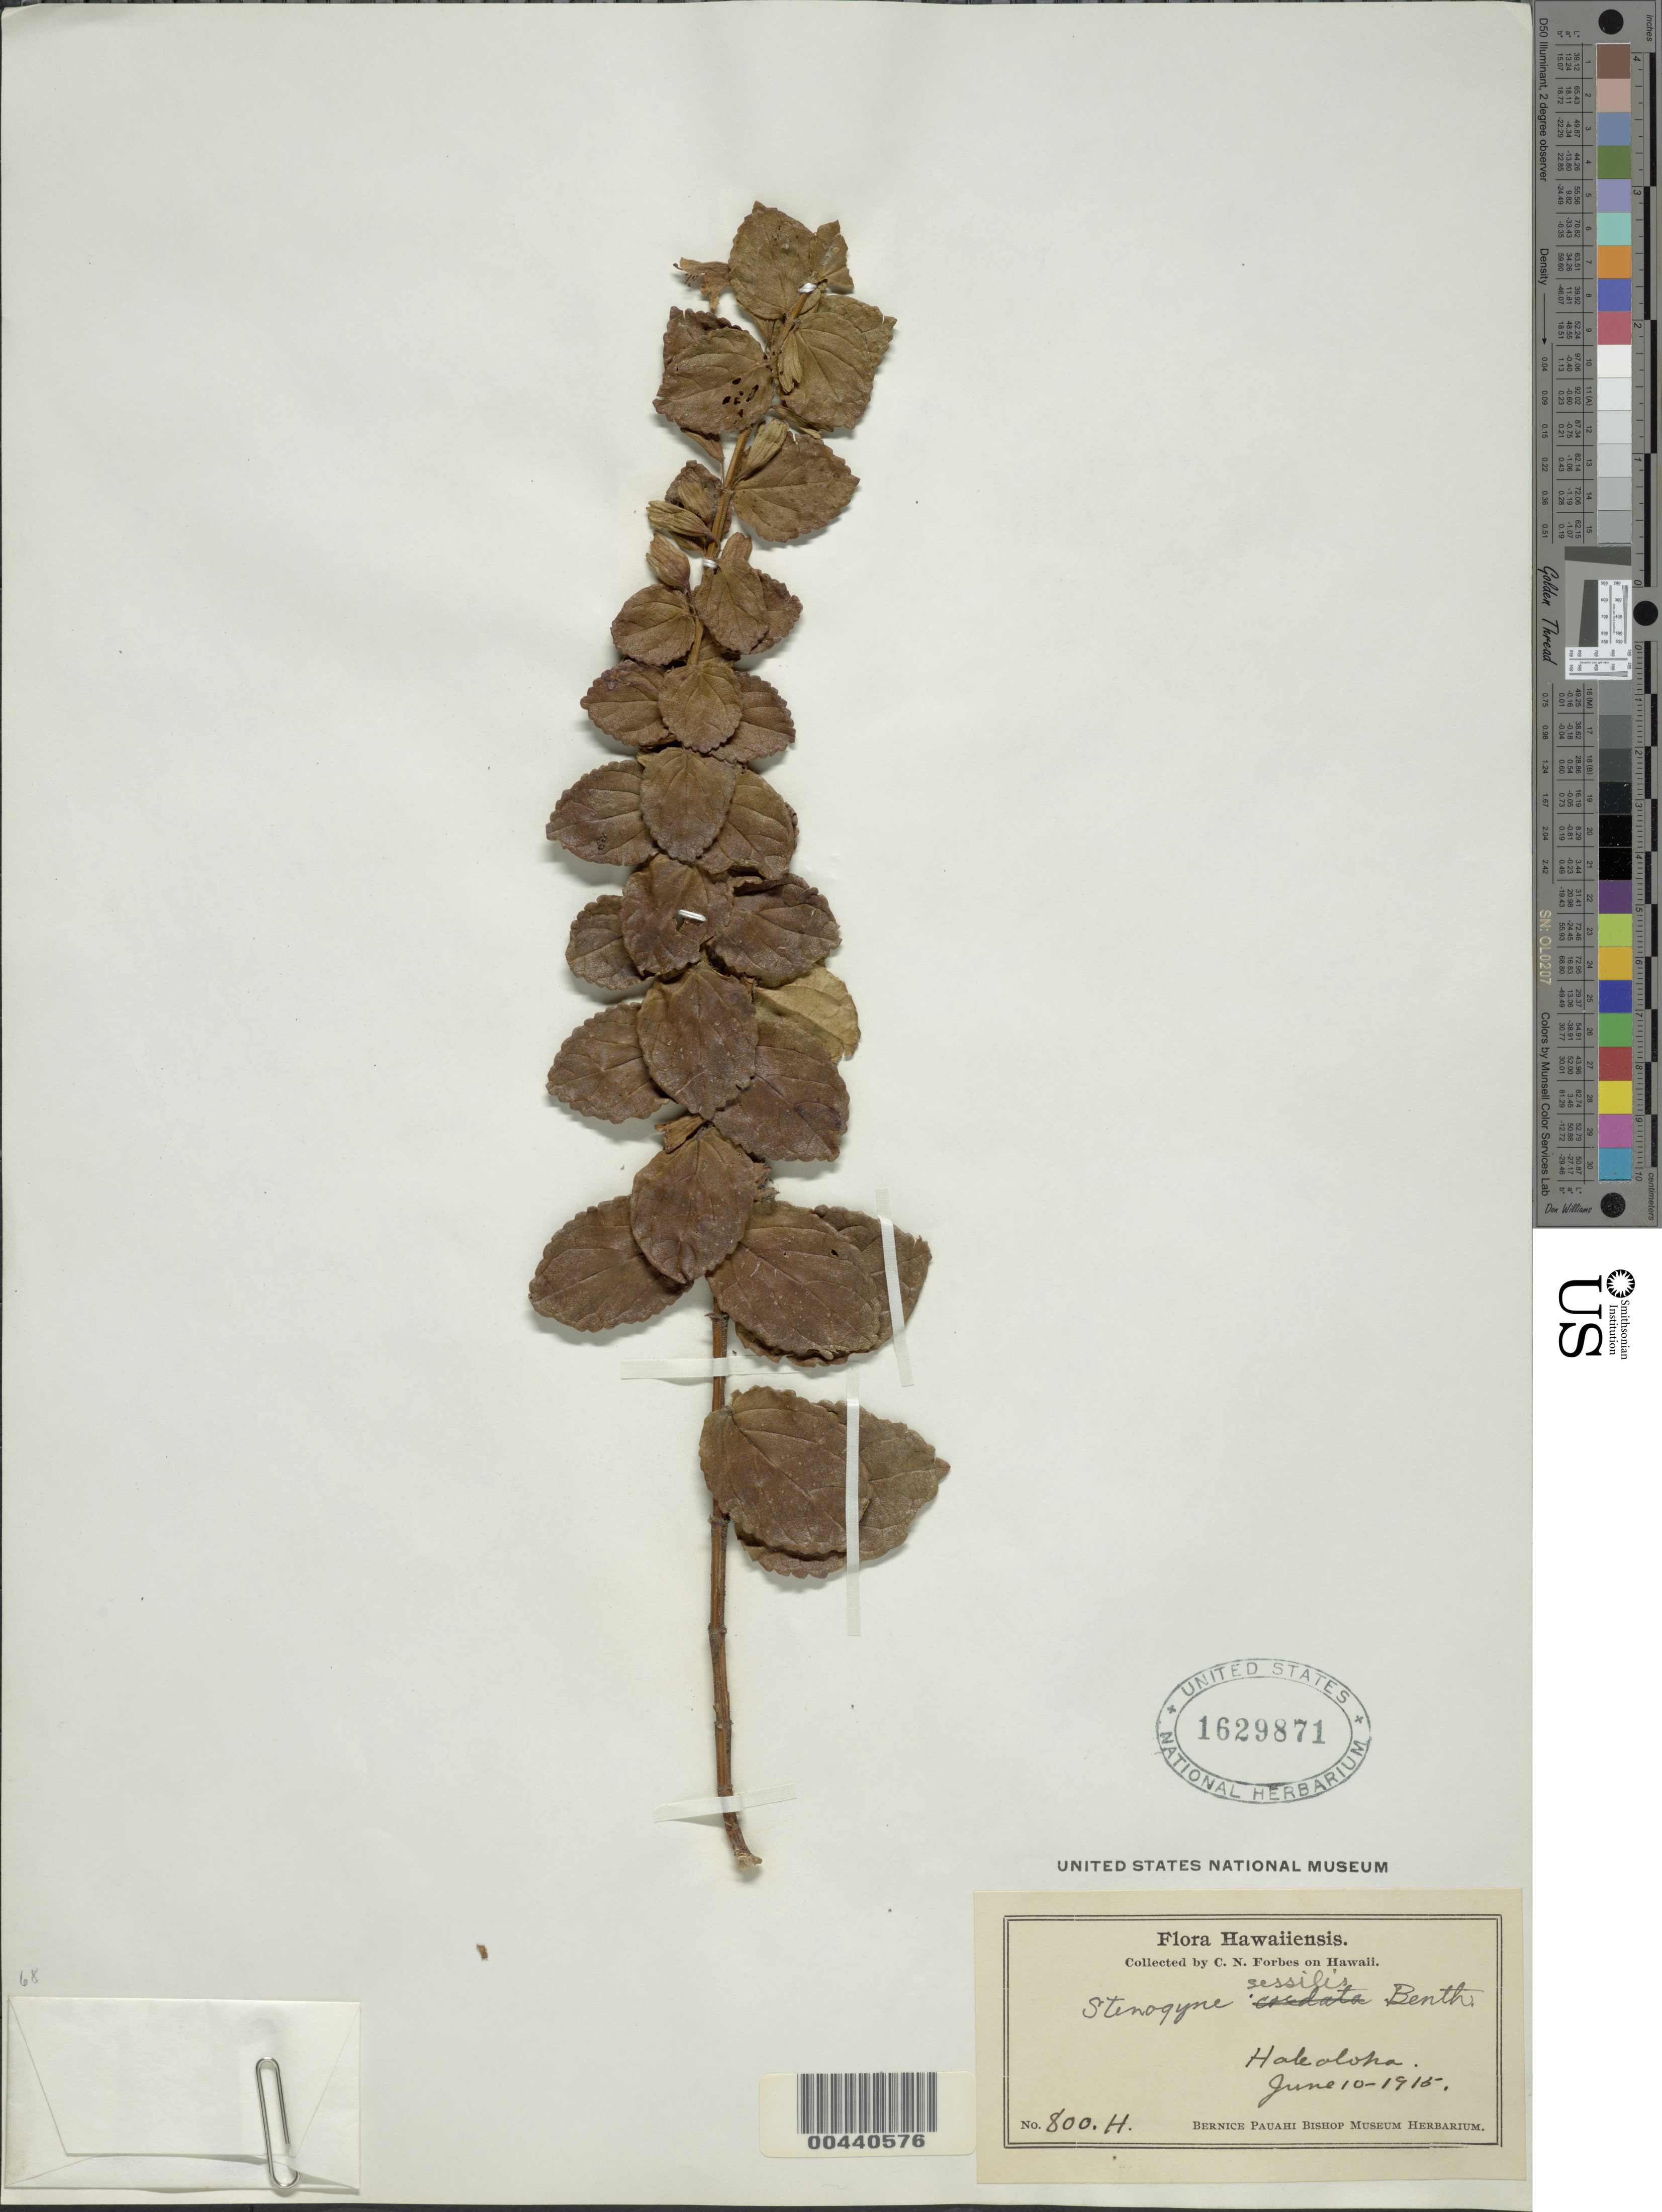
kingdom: Plantae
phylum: Tracheophyta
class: Magnoliopsida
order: Lamiales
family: Lamiaceae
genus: Stenogyne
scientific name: Stenogyne sessilis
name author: Benth.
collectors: C. N. Forbes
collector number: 800.H.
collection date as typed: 10 Jun 1915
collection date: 1915-06-10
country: United States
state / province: Hawaii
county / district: Hawaii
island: Hawaii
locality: Halealoha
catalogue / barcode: US 1629871